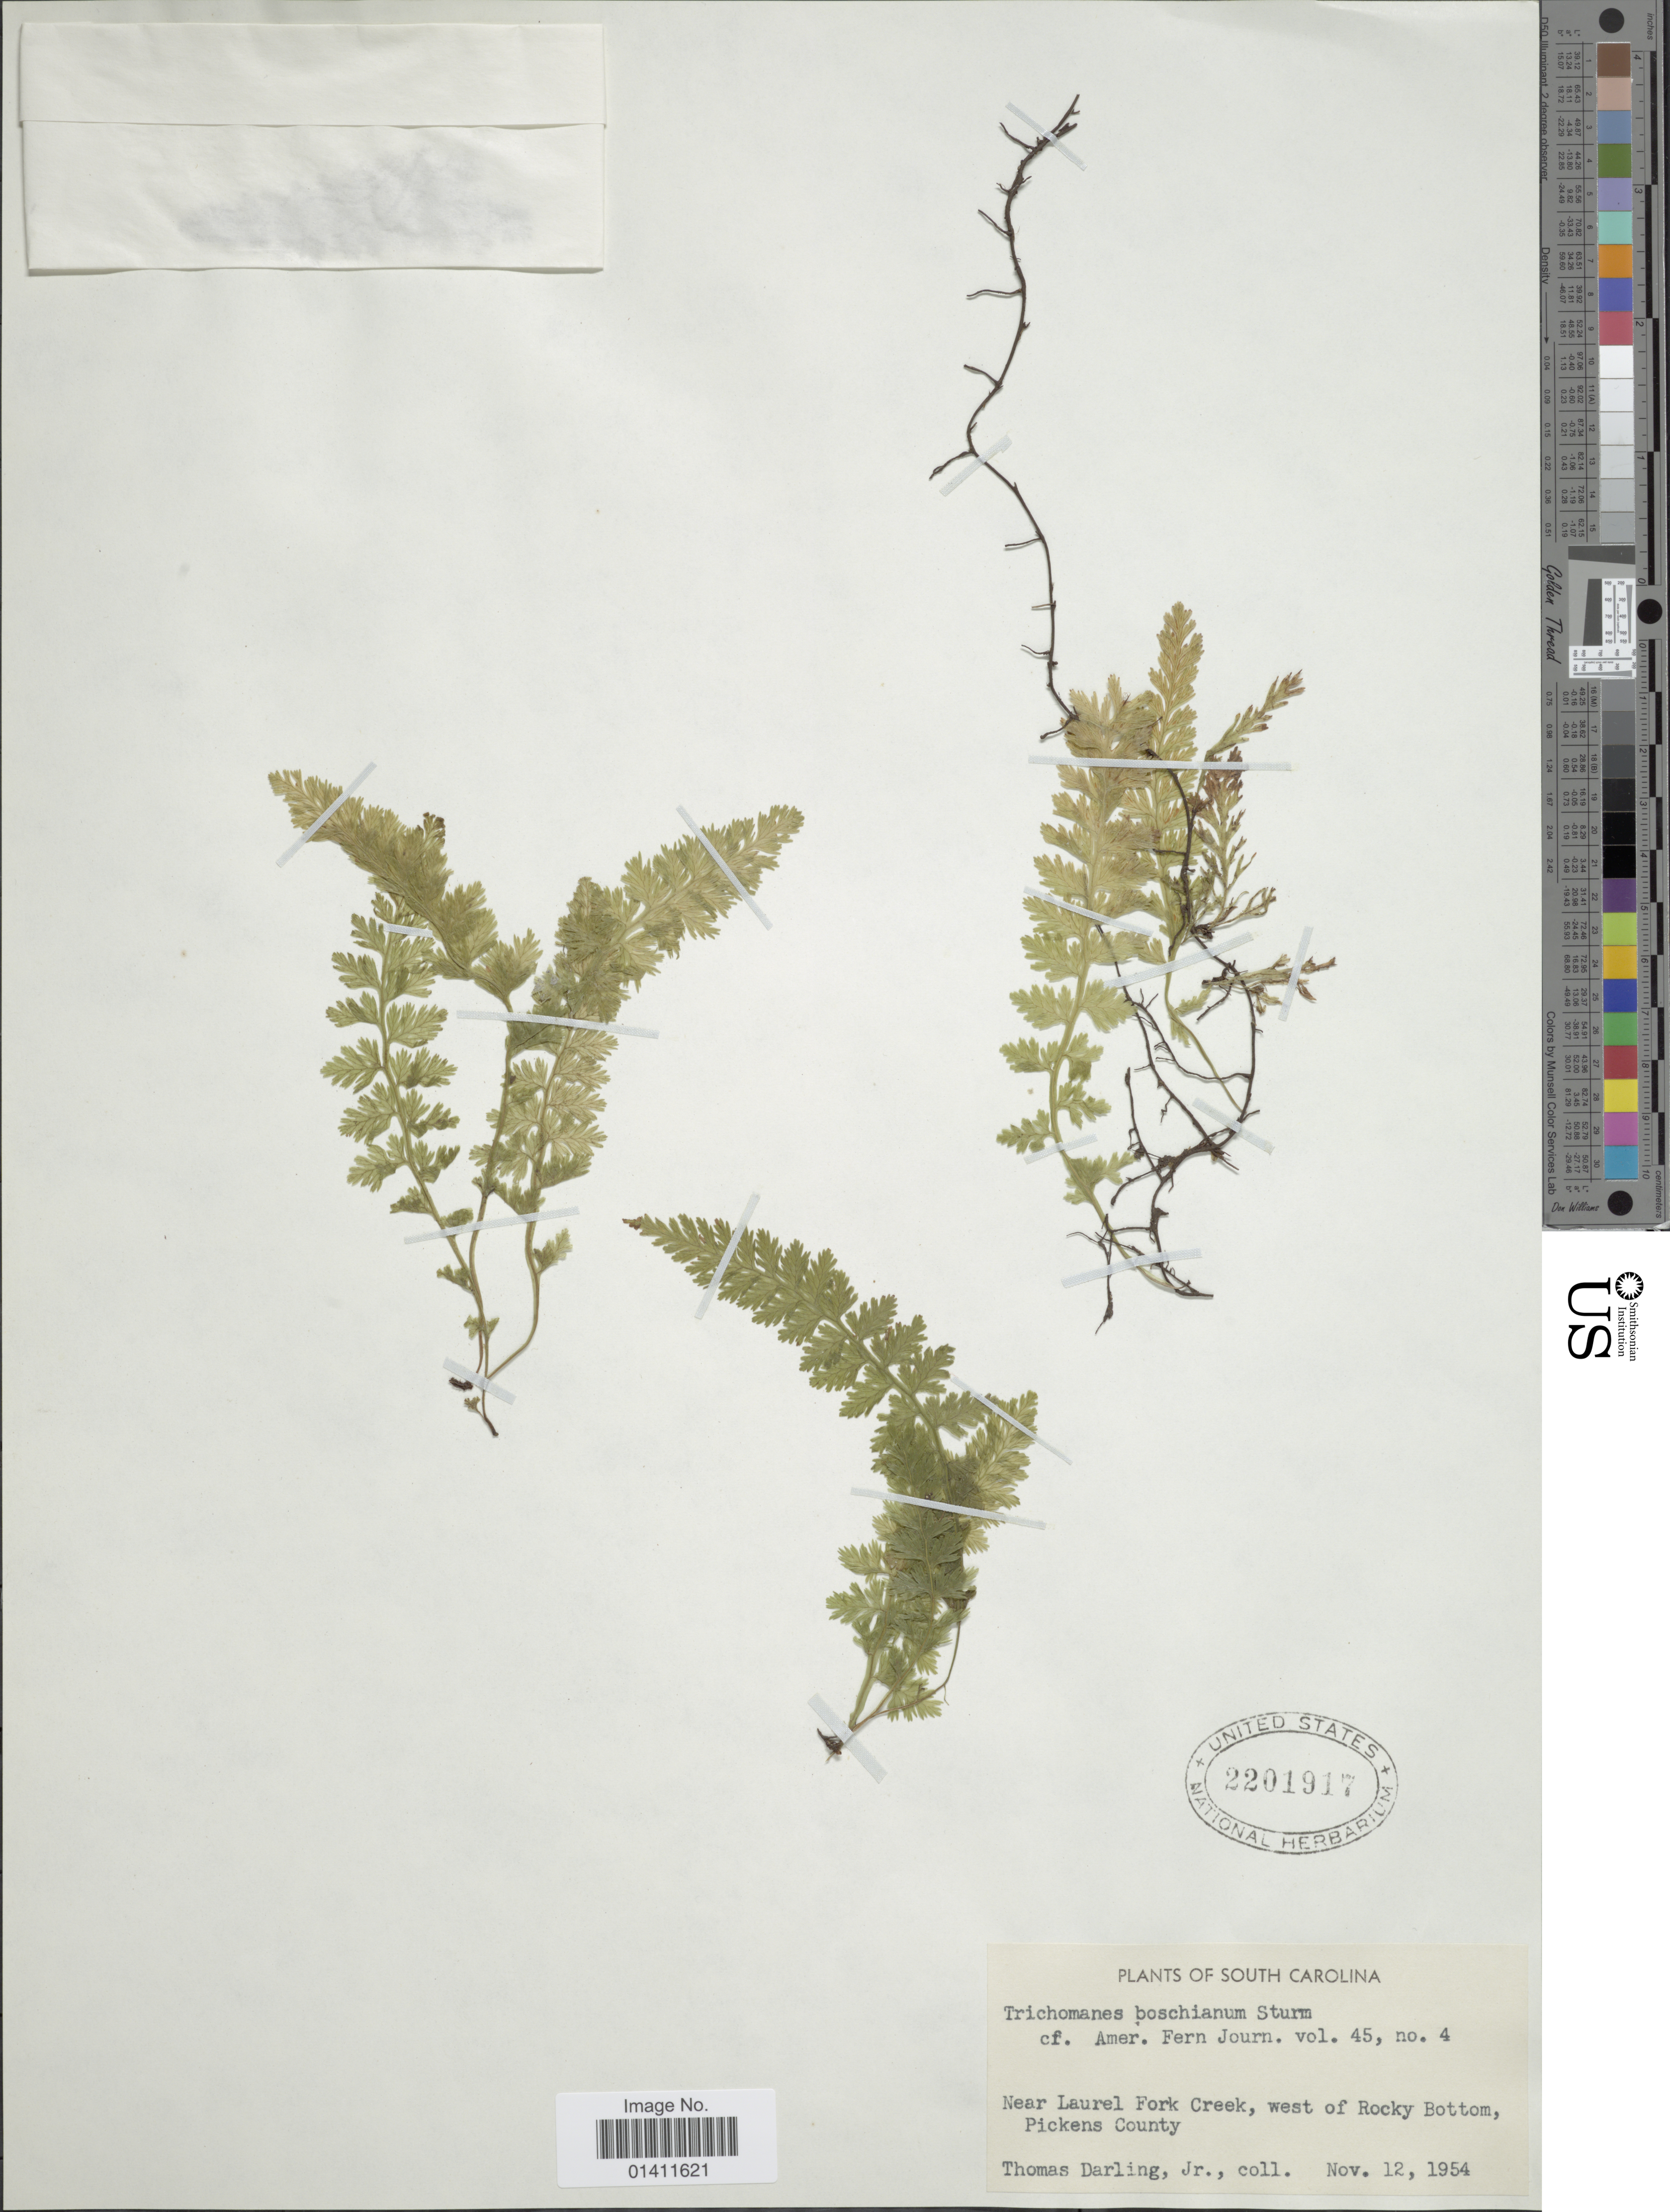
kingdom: Plantae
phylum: Tracheophyta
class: Polypodiopsida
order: Hymenophyllales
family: Hymenophyllaceae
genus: Vandenboschia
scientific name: Vandenboschia boschiana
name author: (J.W. Sturm ex Bosch) Ebihara & K. Iwats.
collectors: T. Darling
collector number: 4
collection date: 1954-11-12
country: United States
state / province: South Carolina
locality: Near Laurel Fork Creek, west of Rocky Bottom, Pickens County.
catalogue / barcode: US 2201917